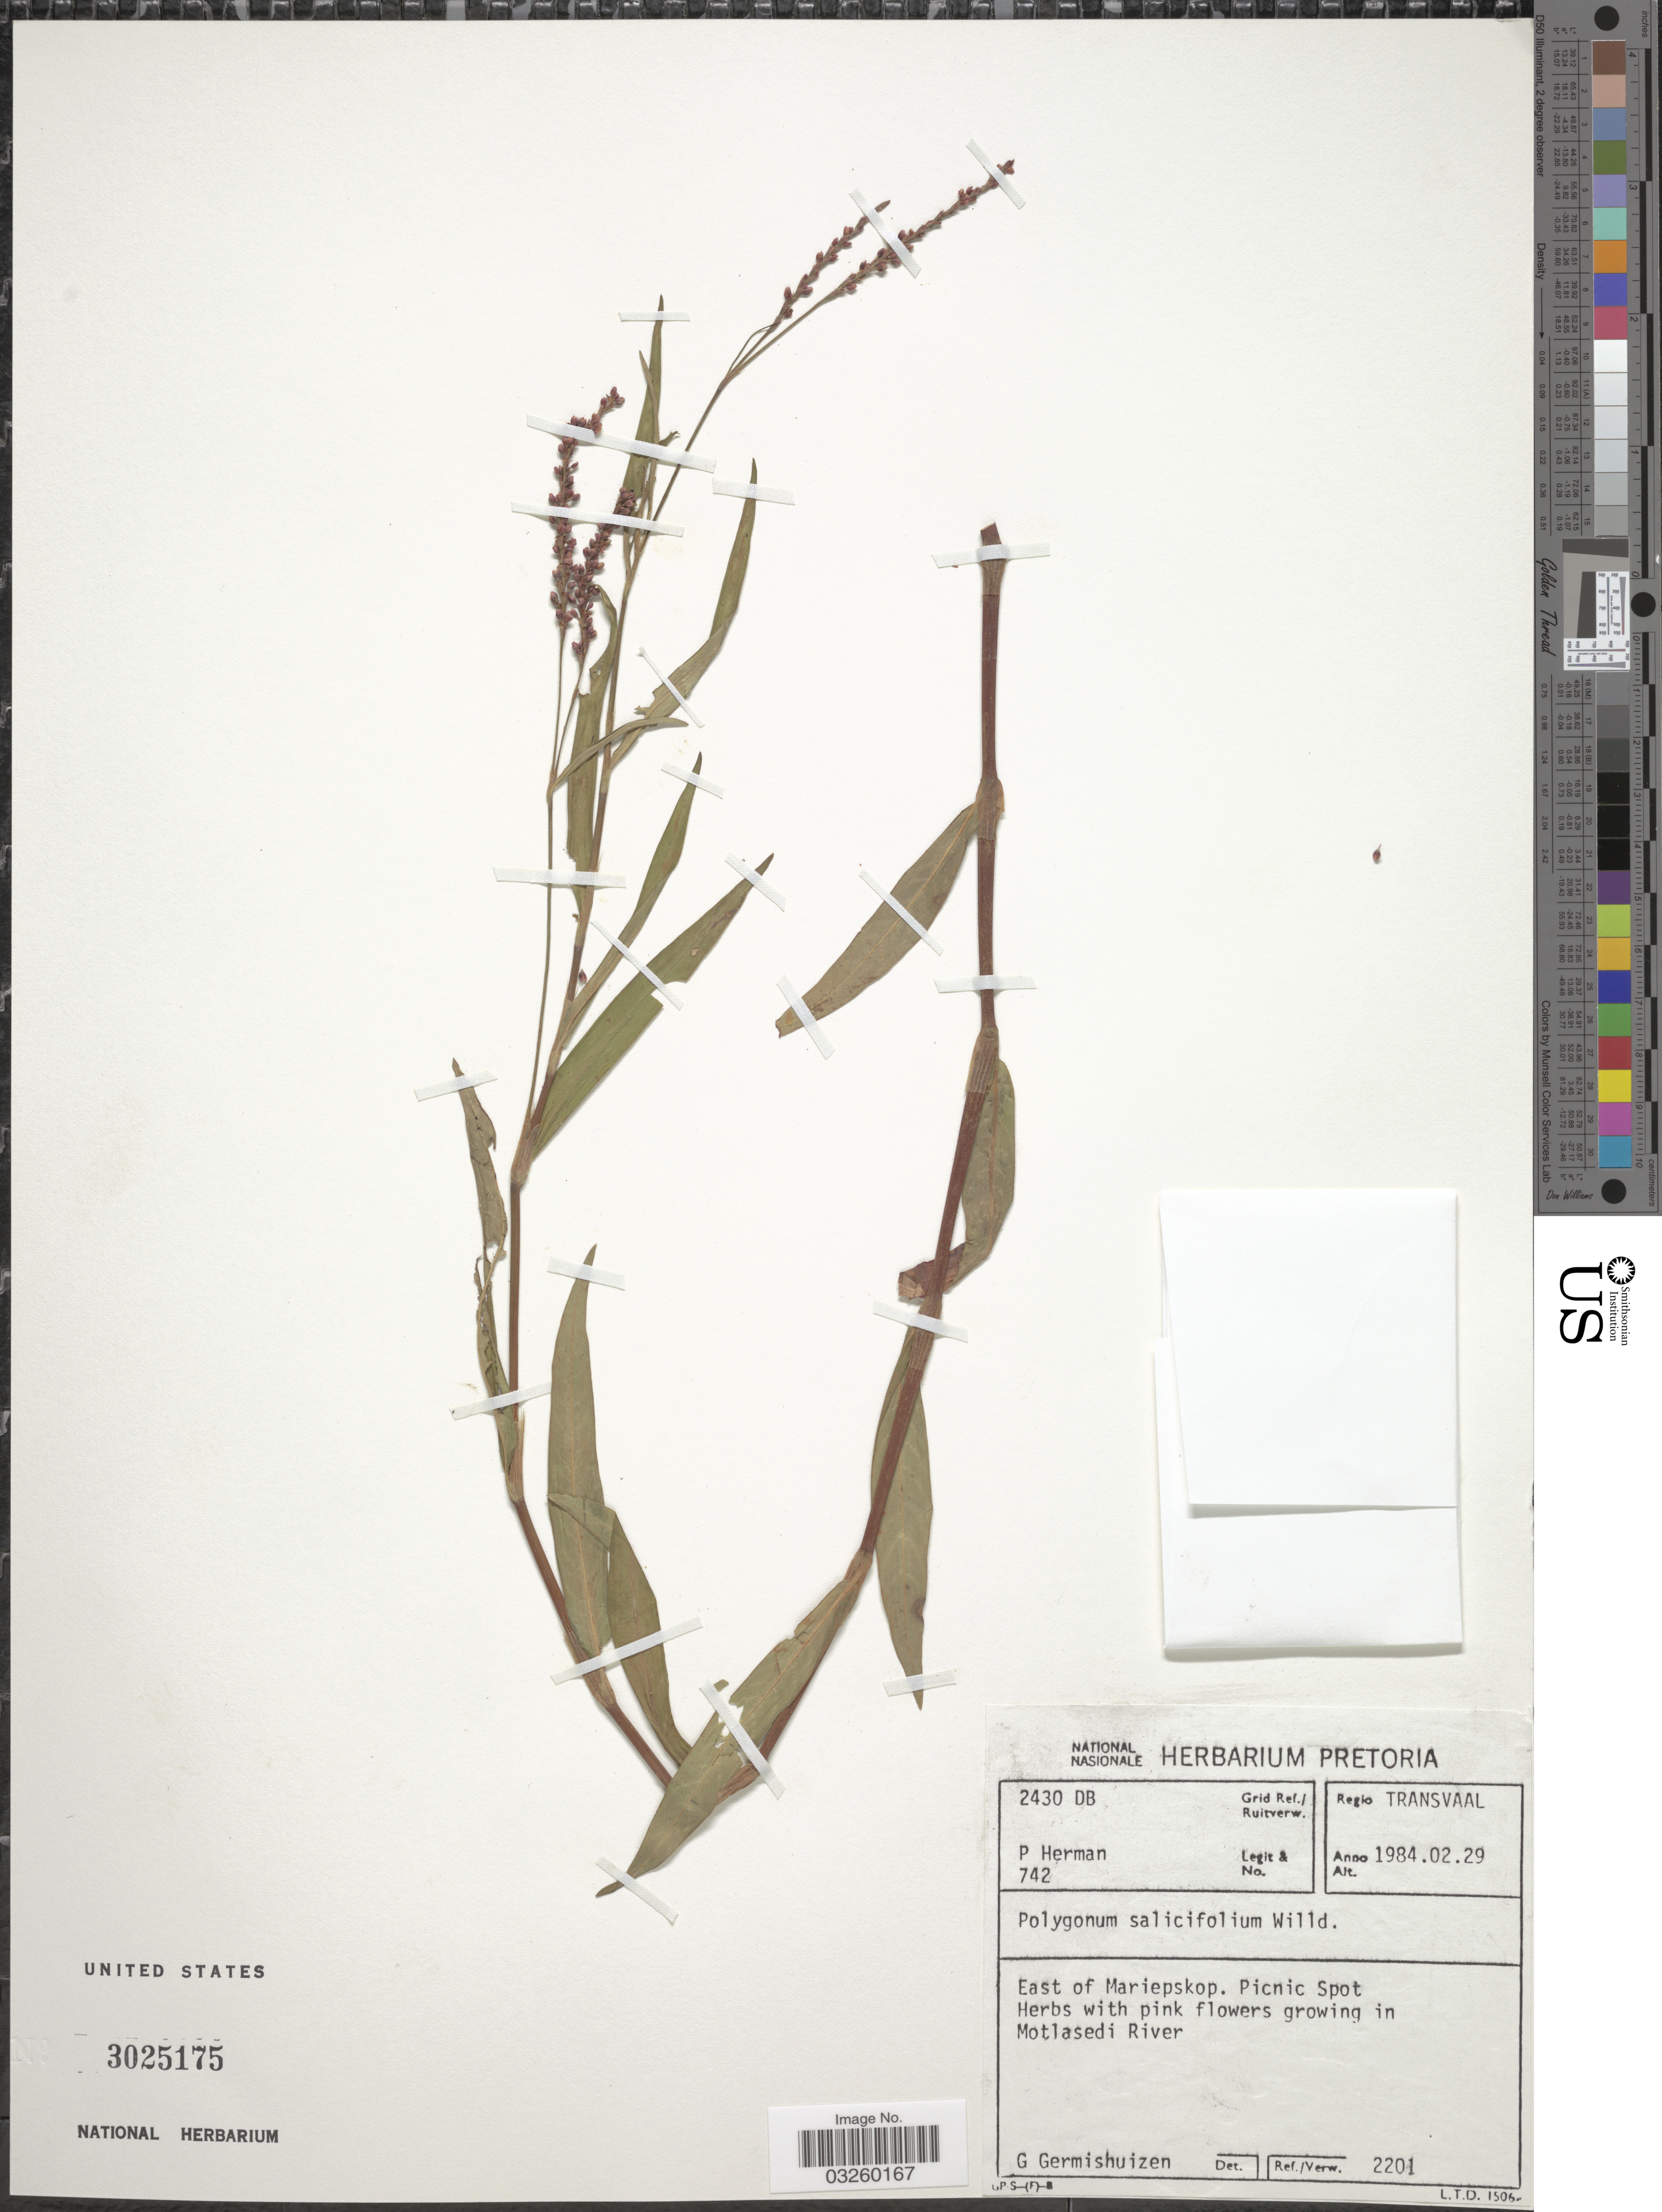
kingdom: Plantae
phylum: Tracheophyta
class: Magnoliopsida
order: Caryophyllales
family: Polygonaceae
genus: Polygonum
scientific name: Polygonum salicifolium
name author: Brouss. ex Willd.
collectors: P. Herman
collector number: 742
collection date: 1984-02-29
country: South Africa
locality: Grid. Ref./Ruitverw. 2430 DB. Regio Transvaal. East of Mariepskop. Picnic Spot.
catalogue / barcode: US 3025175